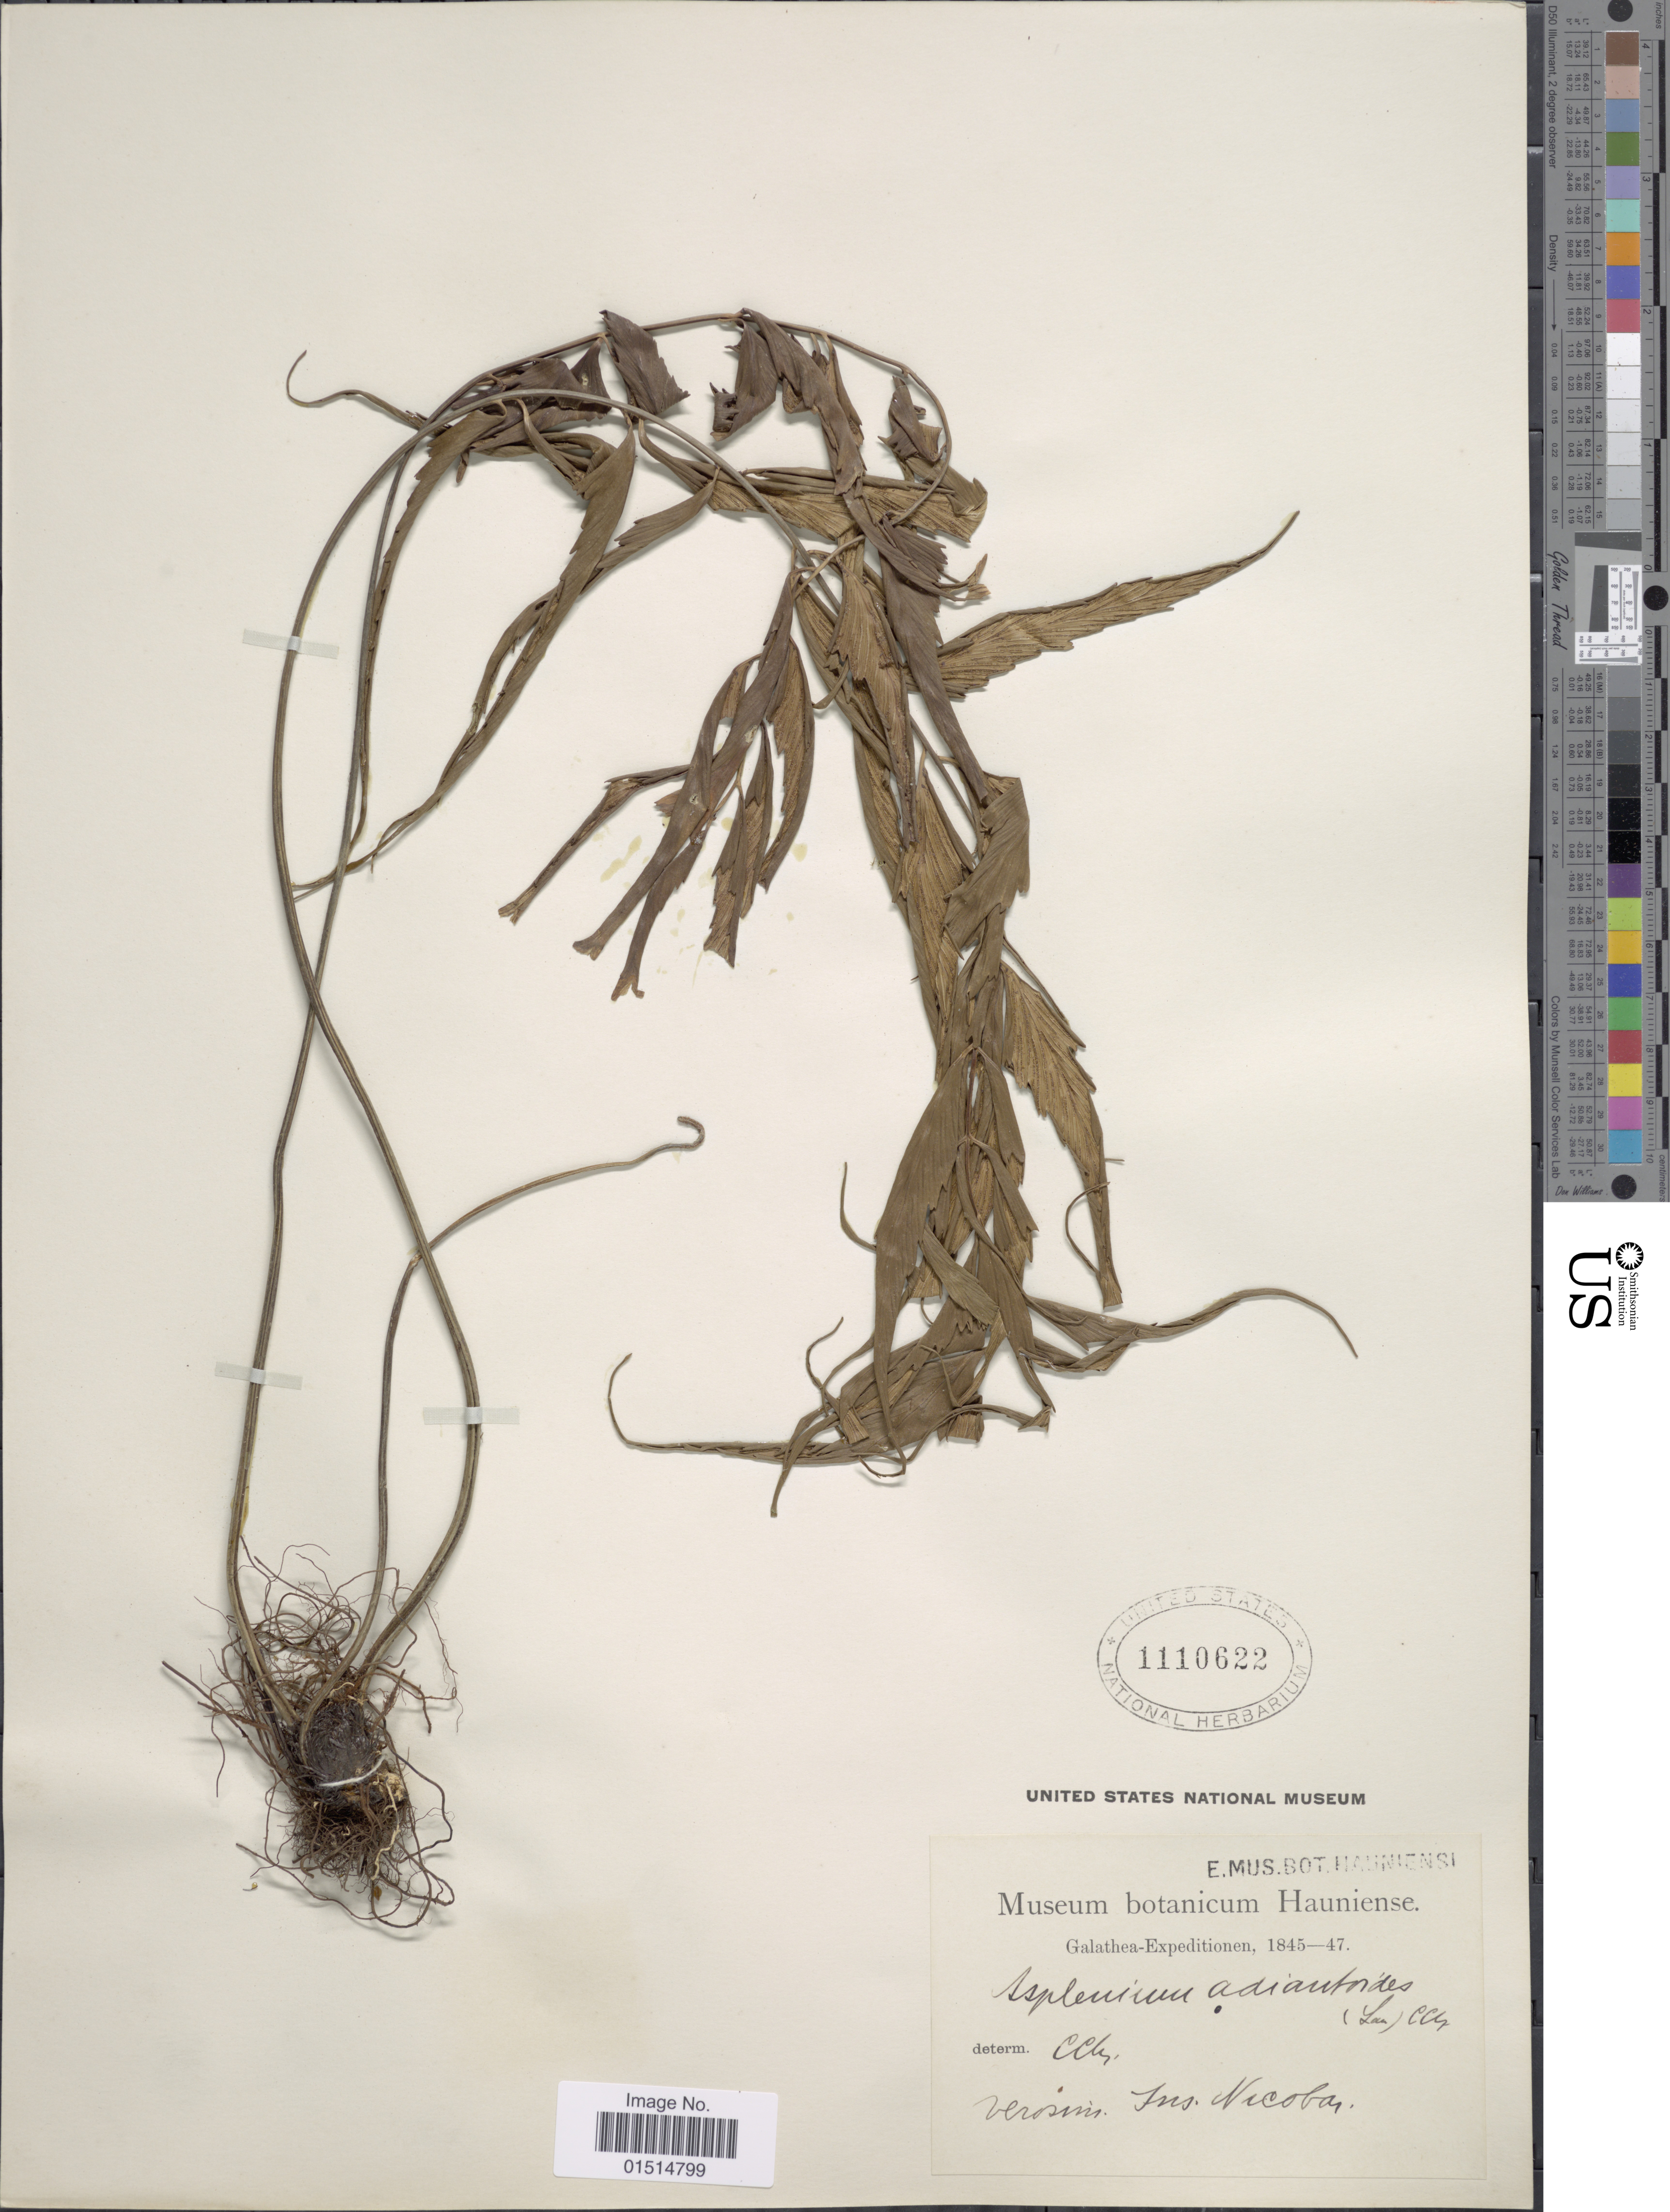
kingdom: Plantae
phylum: Tracheophyta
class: Polypodiopsida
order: Polypodiales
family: Aspleniaceae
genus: Asplenium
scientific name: Asplenium falcatum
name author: Lam.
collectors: Galathea Expedition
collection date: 1845/1847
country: India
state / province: Andaman and Nicobar Islands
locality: Verosin. Ins. Nicobar. [interpreted]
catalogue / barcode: US 1110622